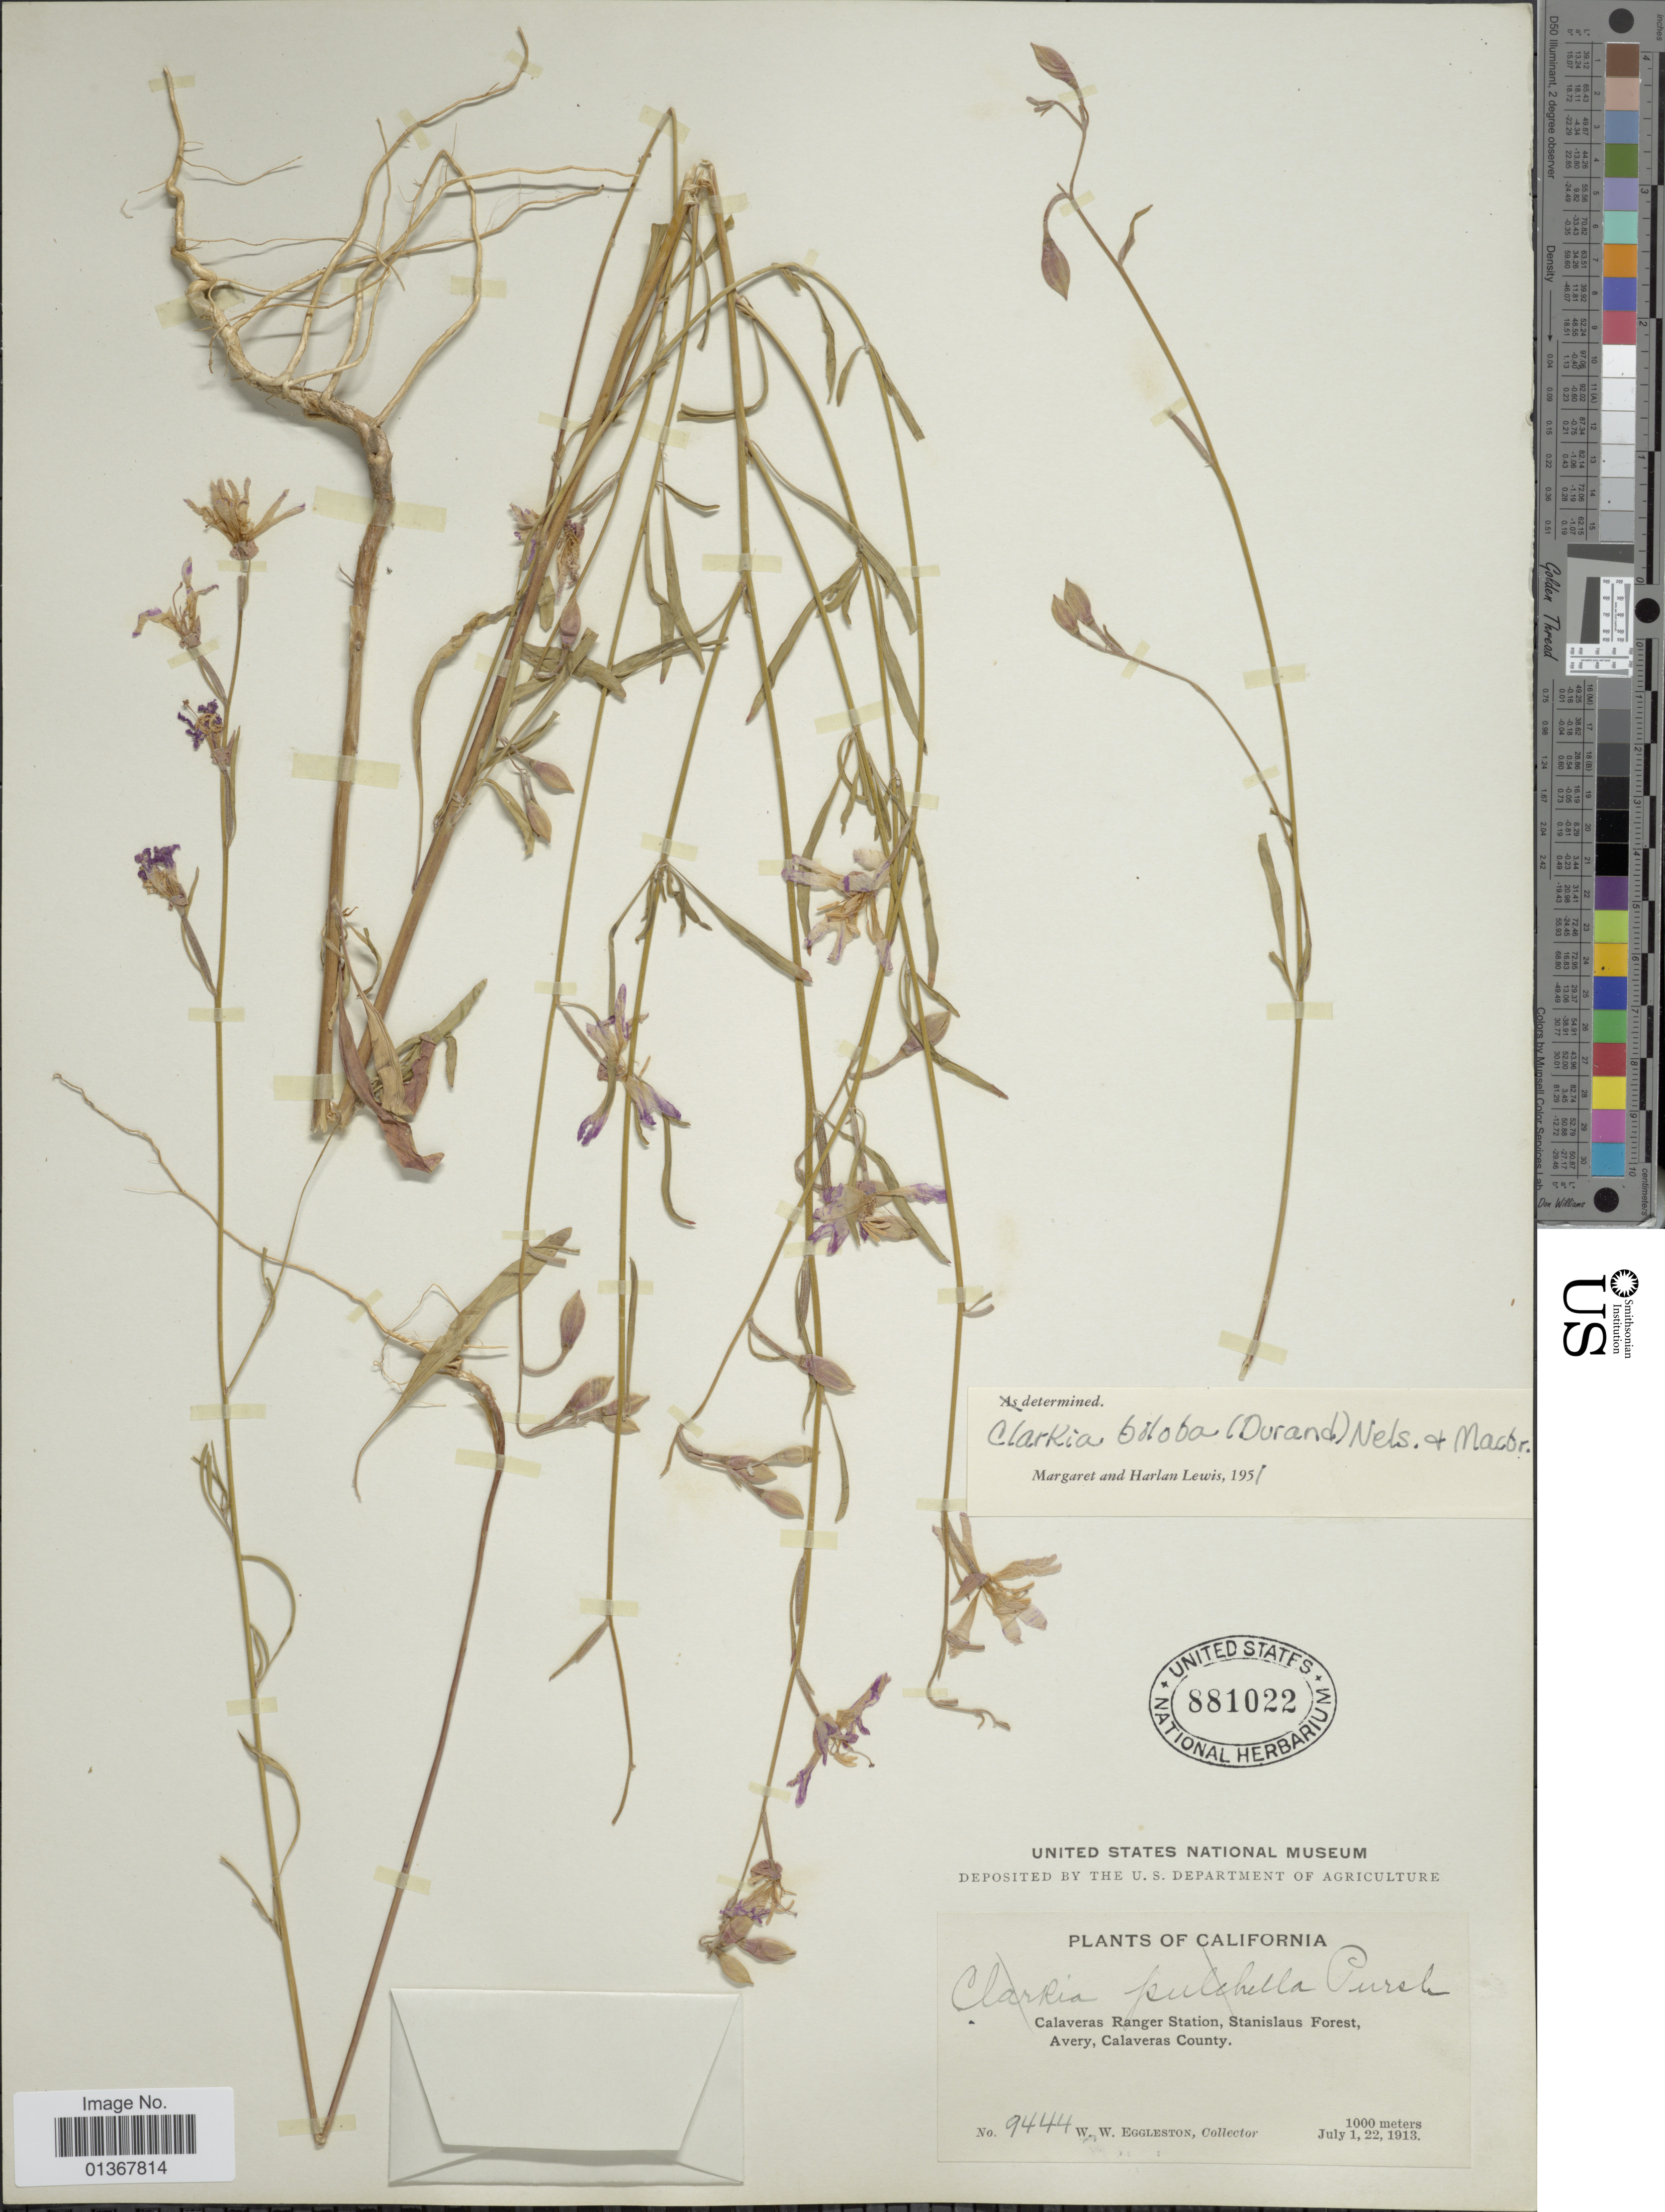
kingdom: Plantae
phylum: Tracheophyta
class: Magnoliopsida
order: Myrtales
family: Onagraceae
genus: Clarkia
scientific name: Clarkia biloba subsp. biloba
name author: (Durand) A. Nelson & J.F. Macbr.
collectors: W. W. Eggleston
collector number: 9444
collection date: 1913-07-01/1913-07-22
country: United States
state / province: California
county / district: Calaveras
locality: Calaveras Ranger Station, Stanislaus Forest, Avery, Calaveras County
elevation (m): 1000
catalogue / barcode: US 881022